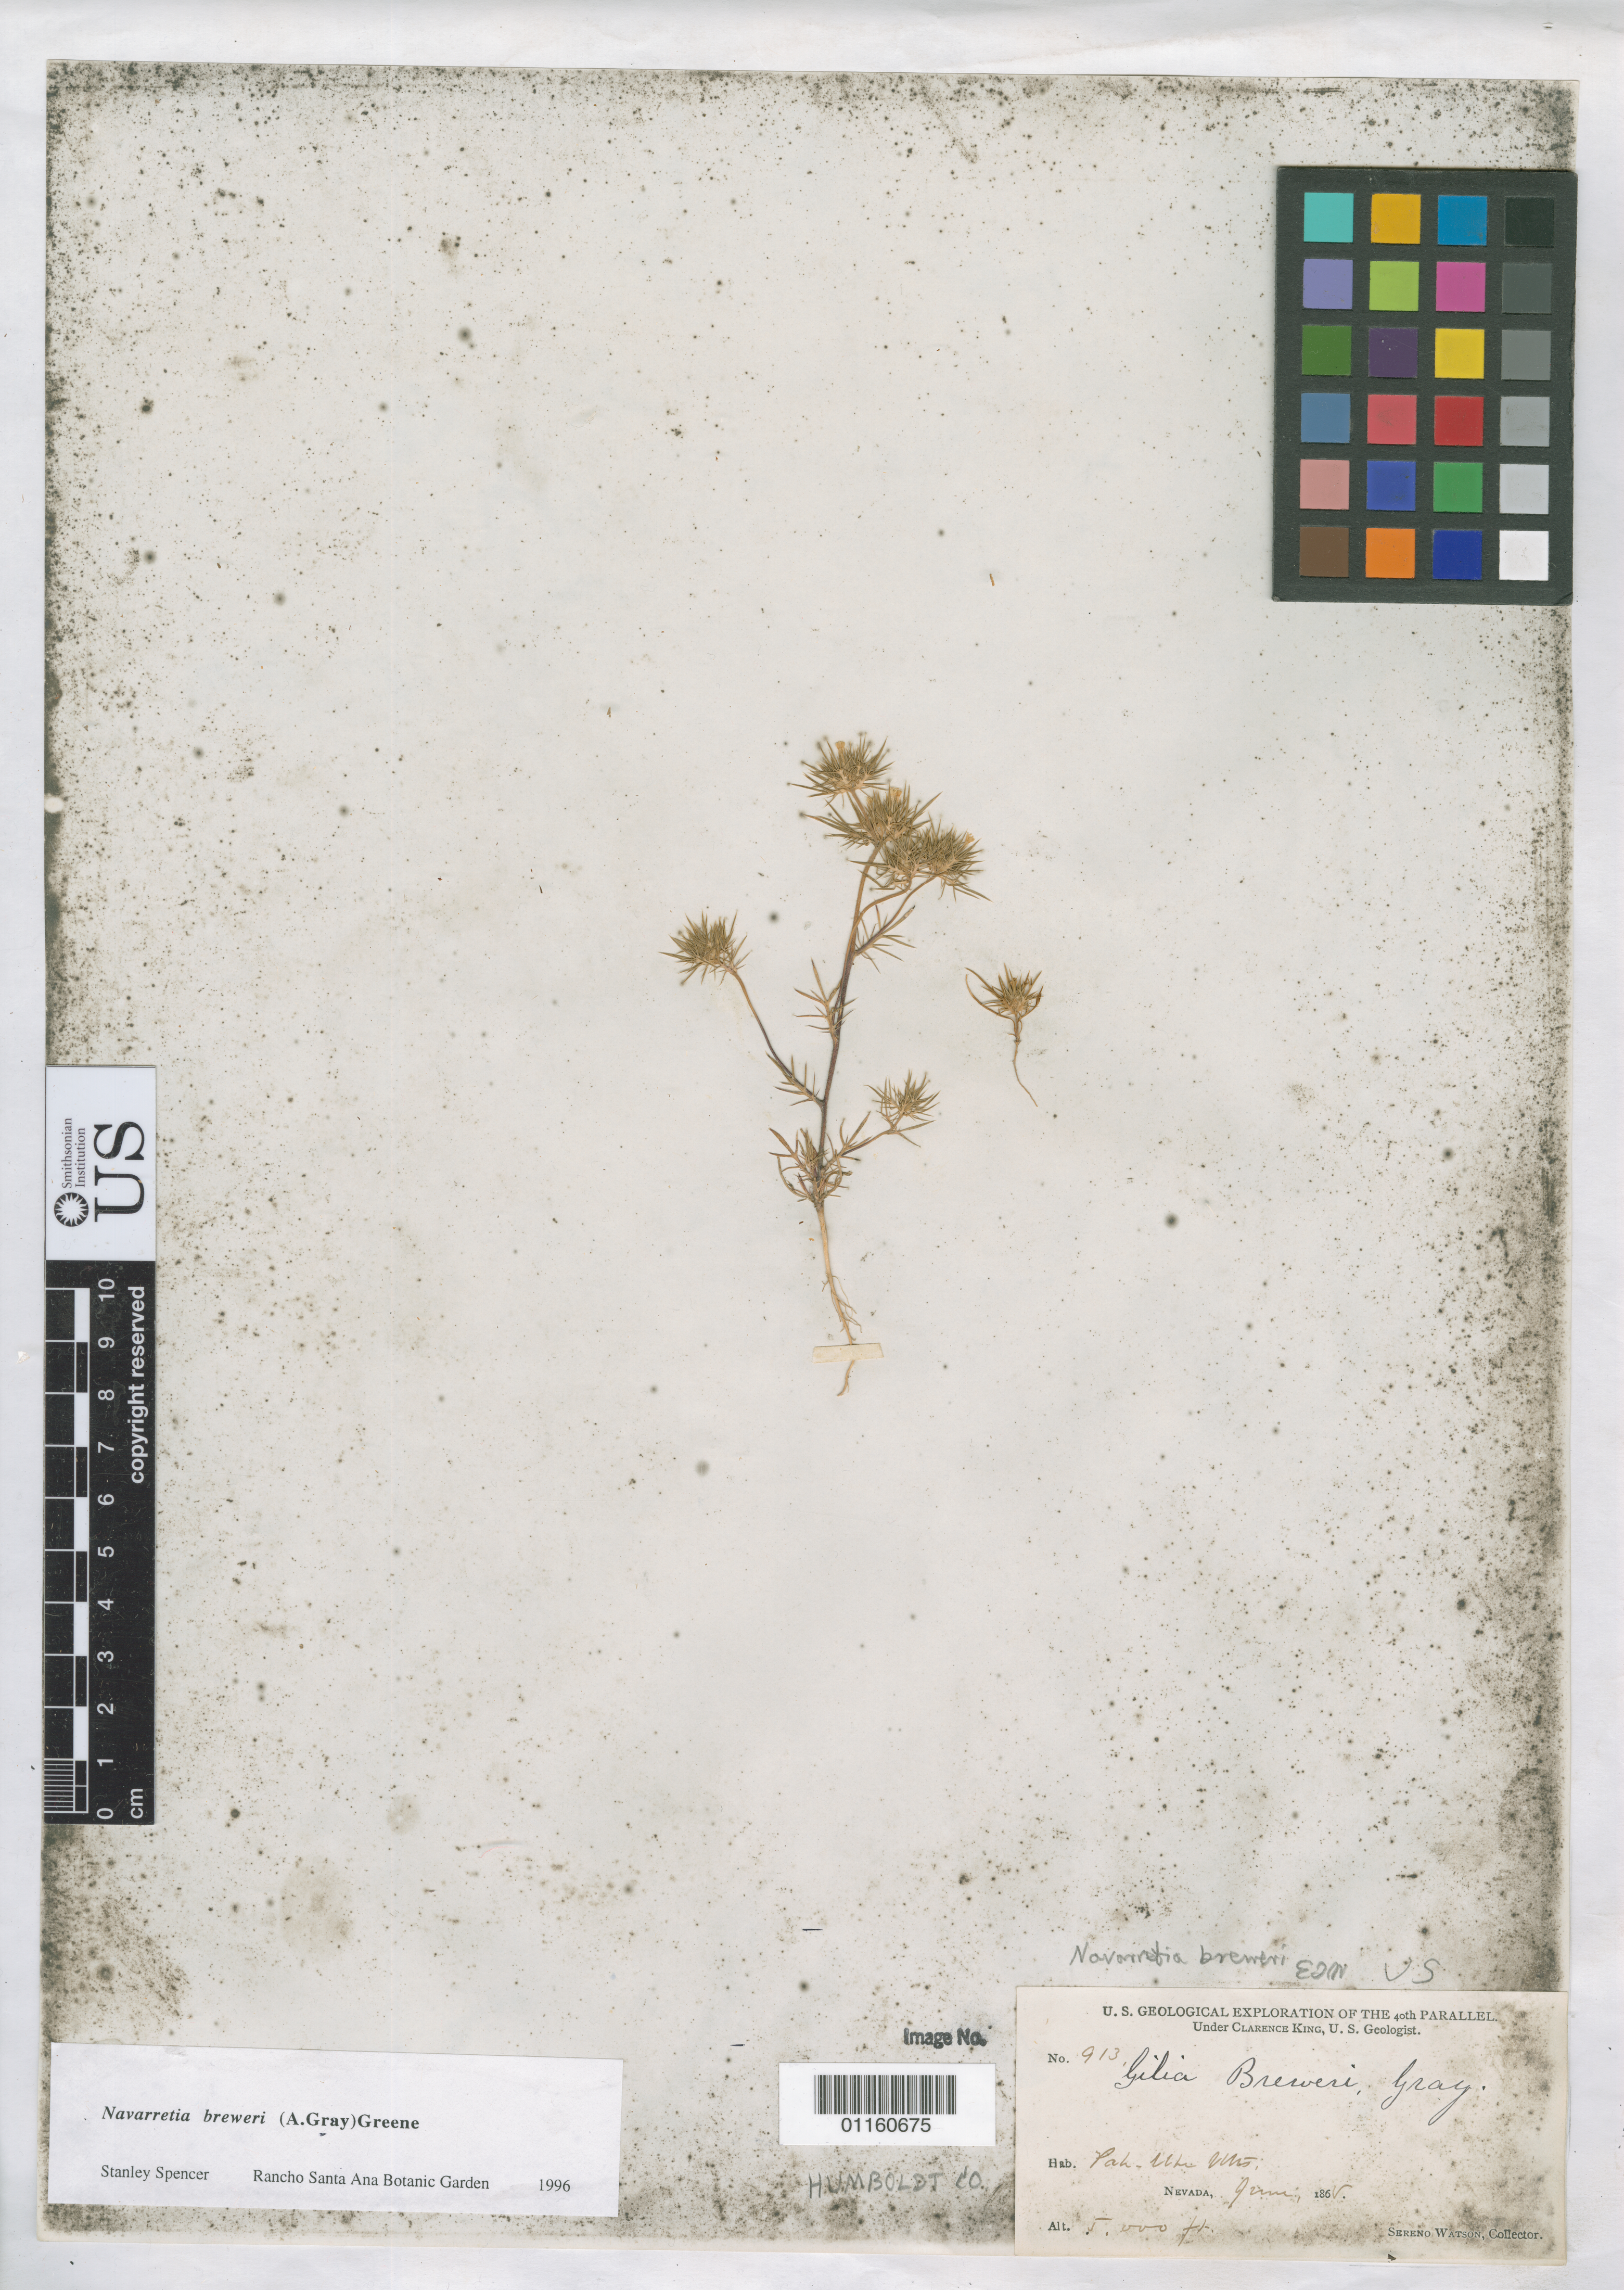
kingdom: Plantae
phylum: Tracheophyta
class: Magnoliopsida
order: Ericales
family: Polemoniaceae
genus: Navarretia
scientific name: Navarretia breweri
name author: (A. Gray) Greene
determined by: Spencer, S. C.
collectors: S. Watson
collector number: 913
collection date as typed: Jun 1868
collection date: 1868-06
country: United States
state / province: Nevada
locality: Pah - […] Mts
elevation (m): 1524